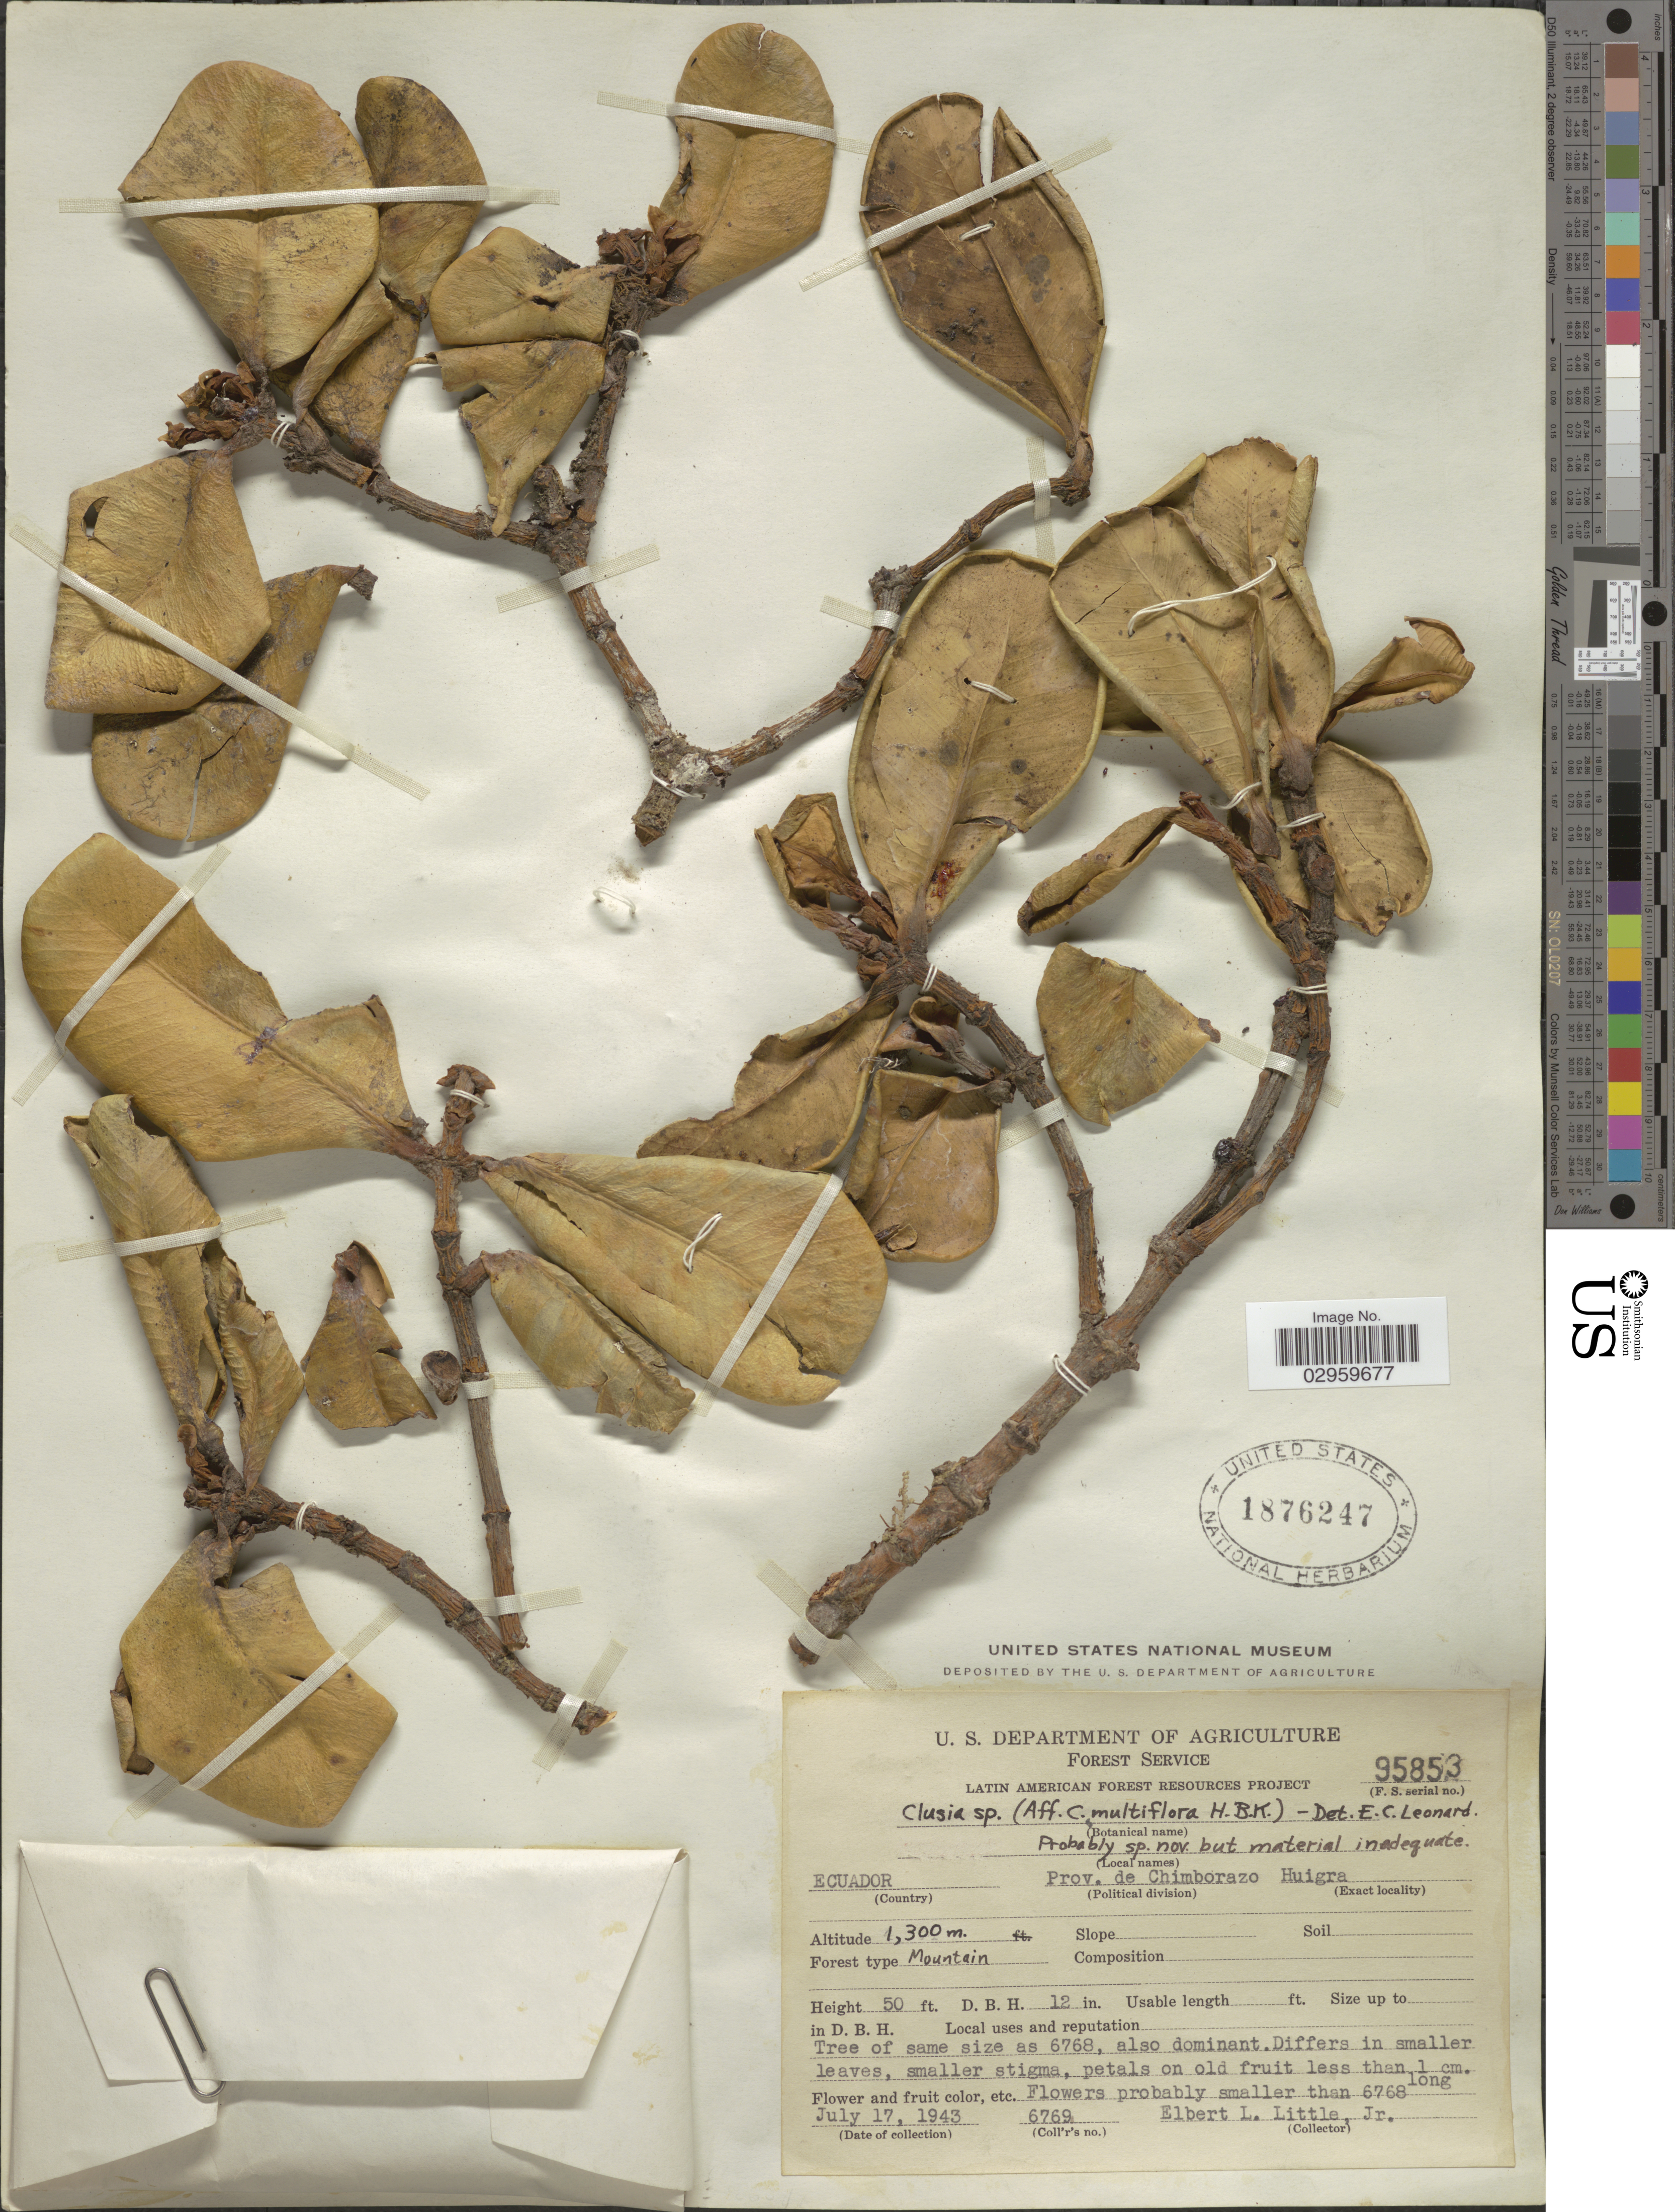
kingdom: Plantae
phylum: Tracheophyta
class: Magnoliopsida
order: Malpighiales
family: Clusiaceae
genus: Clusia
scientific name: Clusia multiflora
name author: Kunth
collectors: E. L. Little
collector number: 6769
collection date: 1943-07-17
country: Ecuador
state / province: Chimborazo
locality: Prov. de Chimborazo, Huigra.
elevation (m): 1300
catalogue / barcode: US 1876247